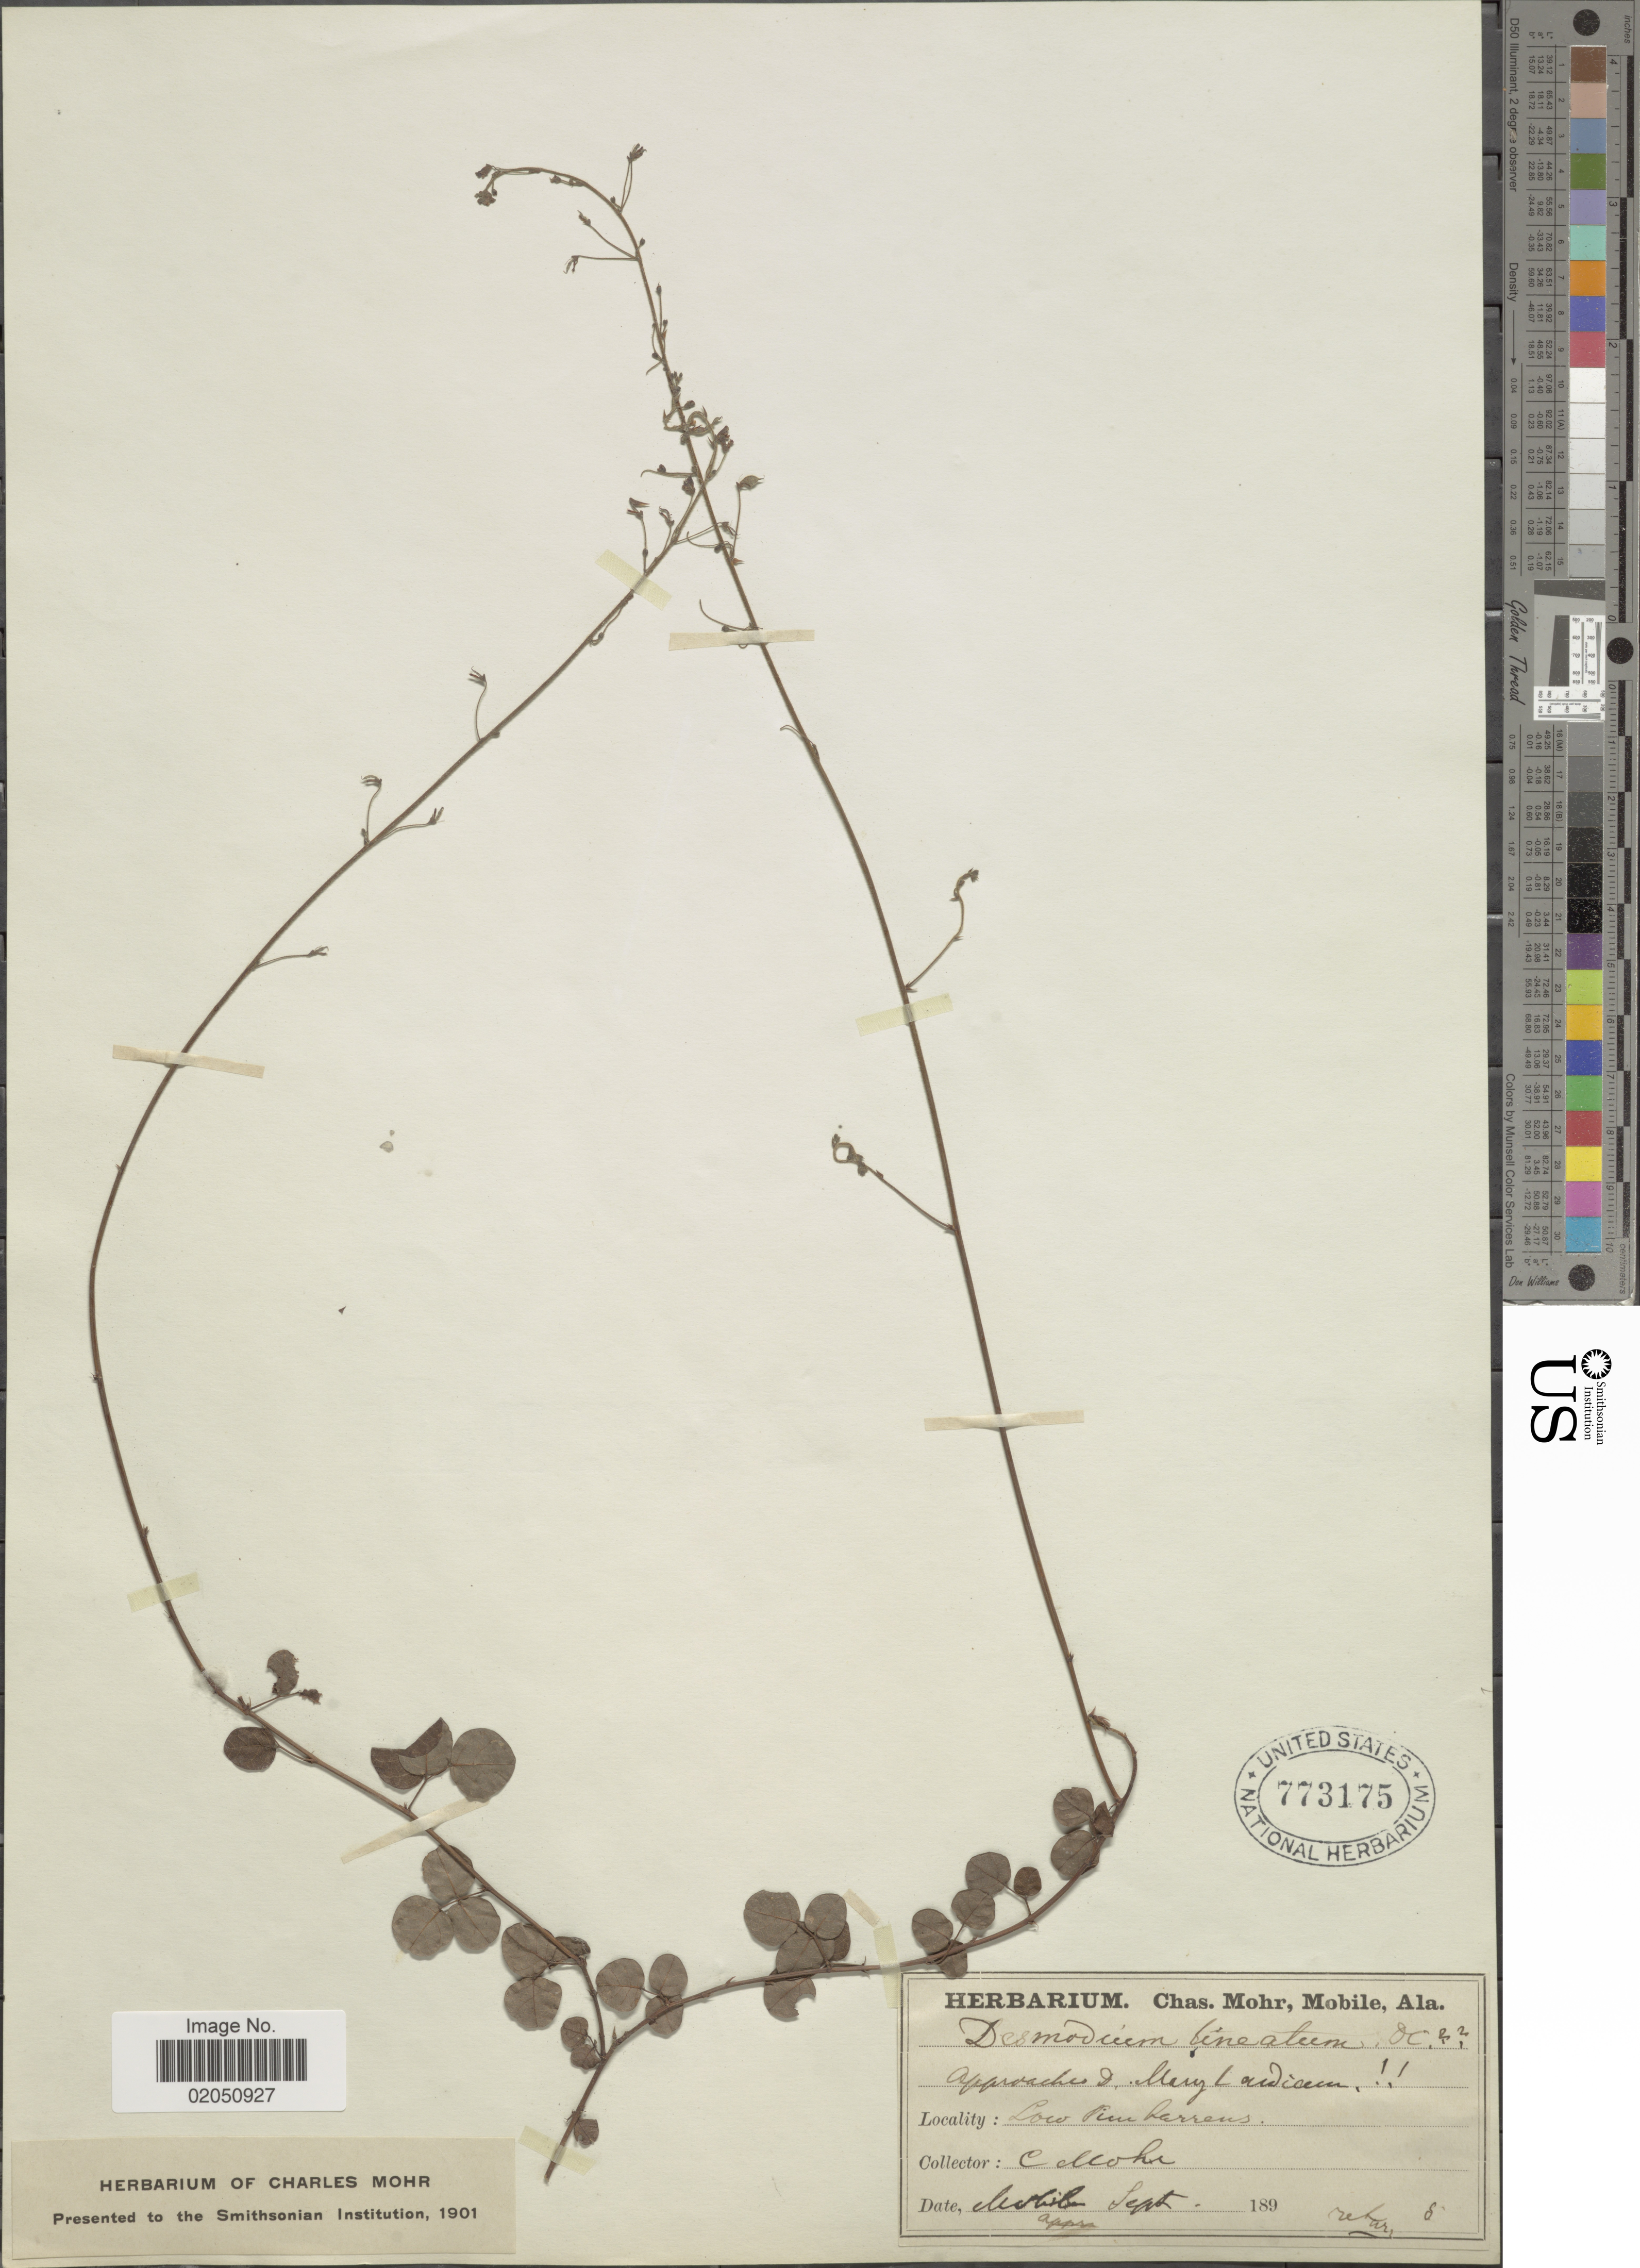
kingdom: Plantae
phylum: Tracheophyta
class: Magnoliopsida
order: Fabales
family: Fabaceae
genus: Desmodium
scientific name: Desmodium lineatum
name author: DC.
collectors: C. T. Mohr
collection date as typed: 189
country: United States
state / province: Alabama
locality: Low Pine barrens, Mobile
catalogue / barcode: US 773175